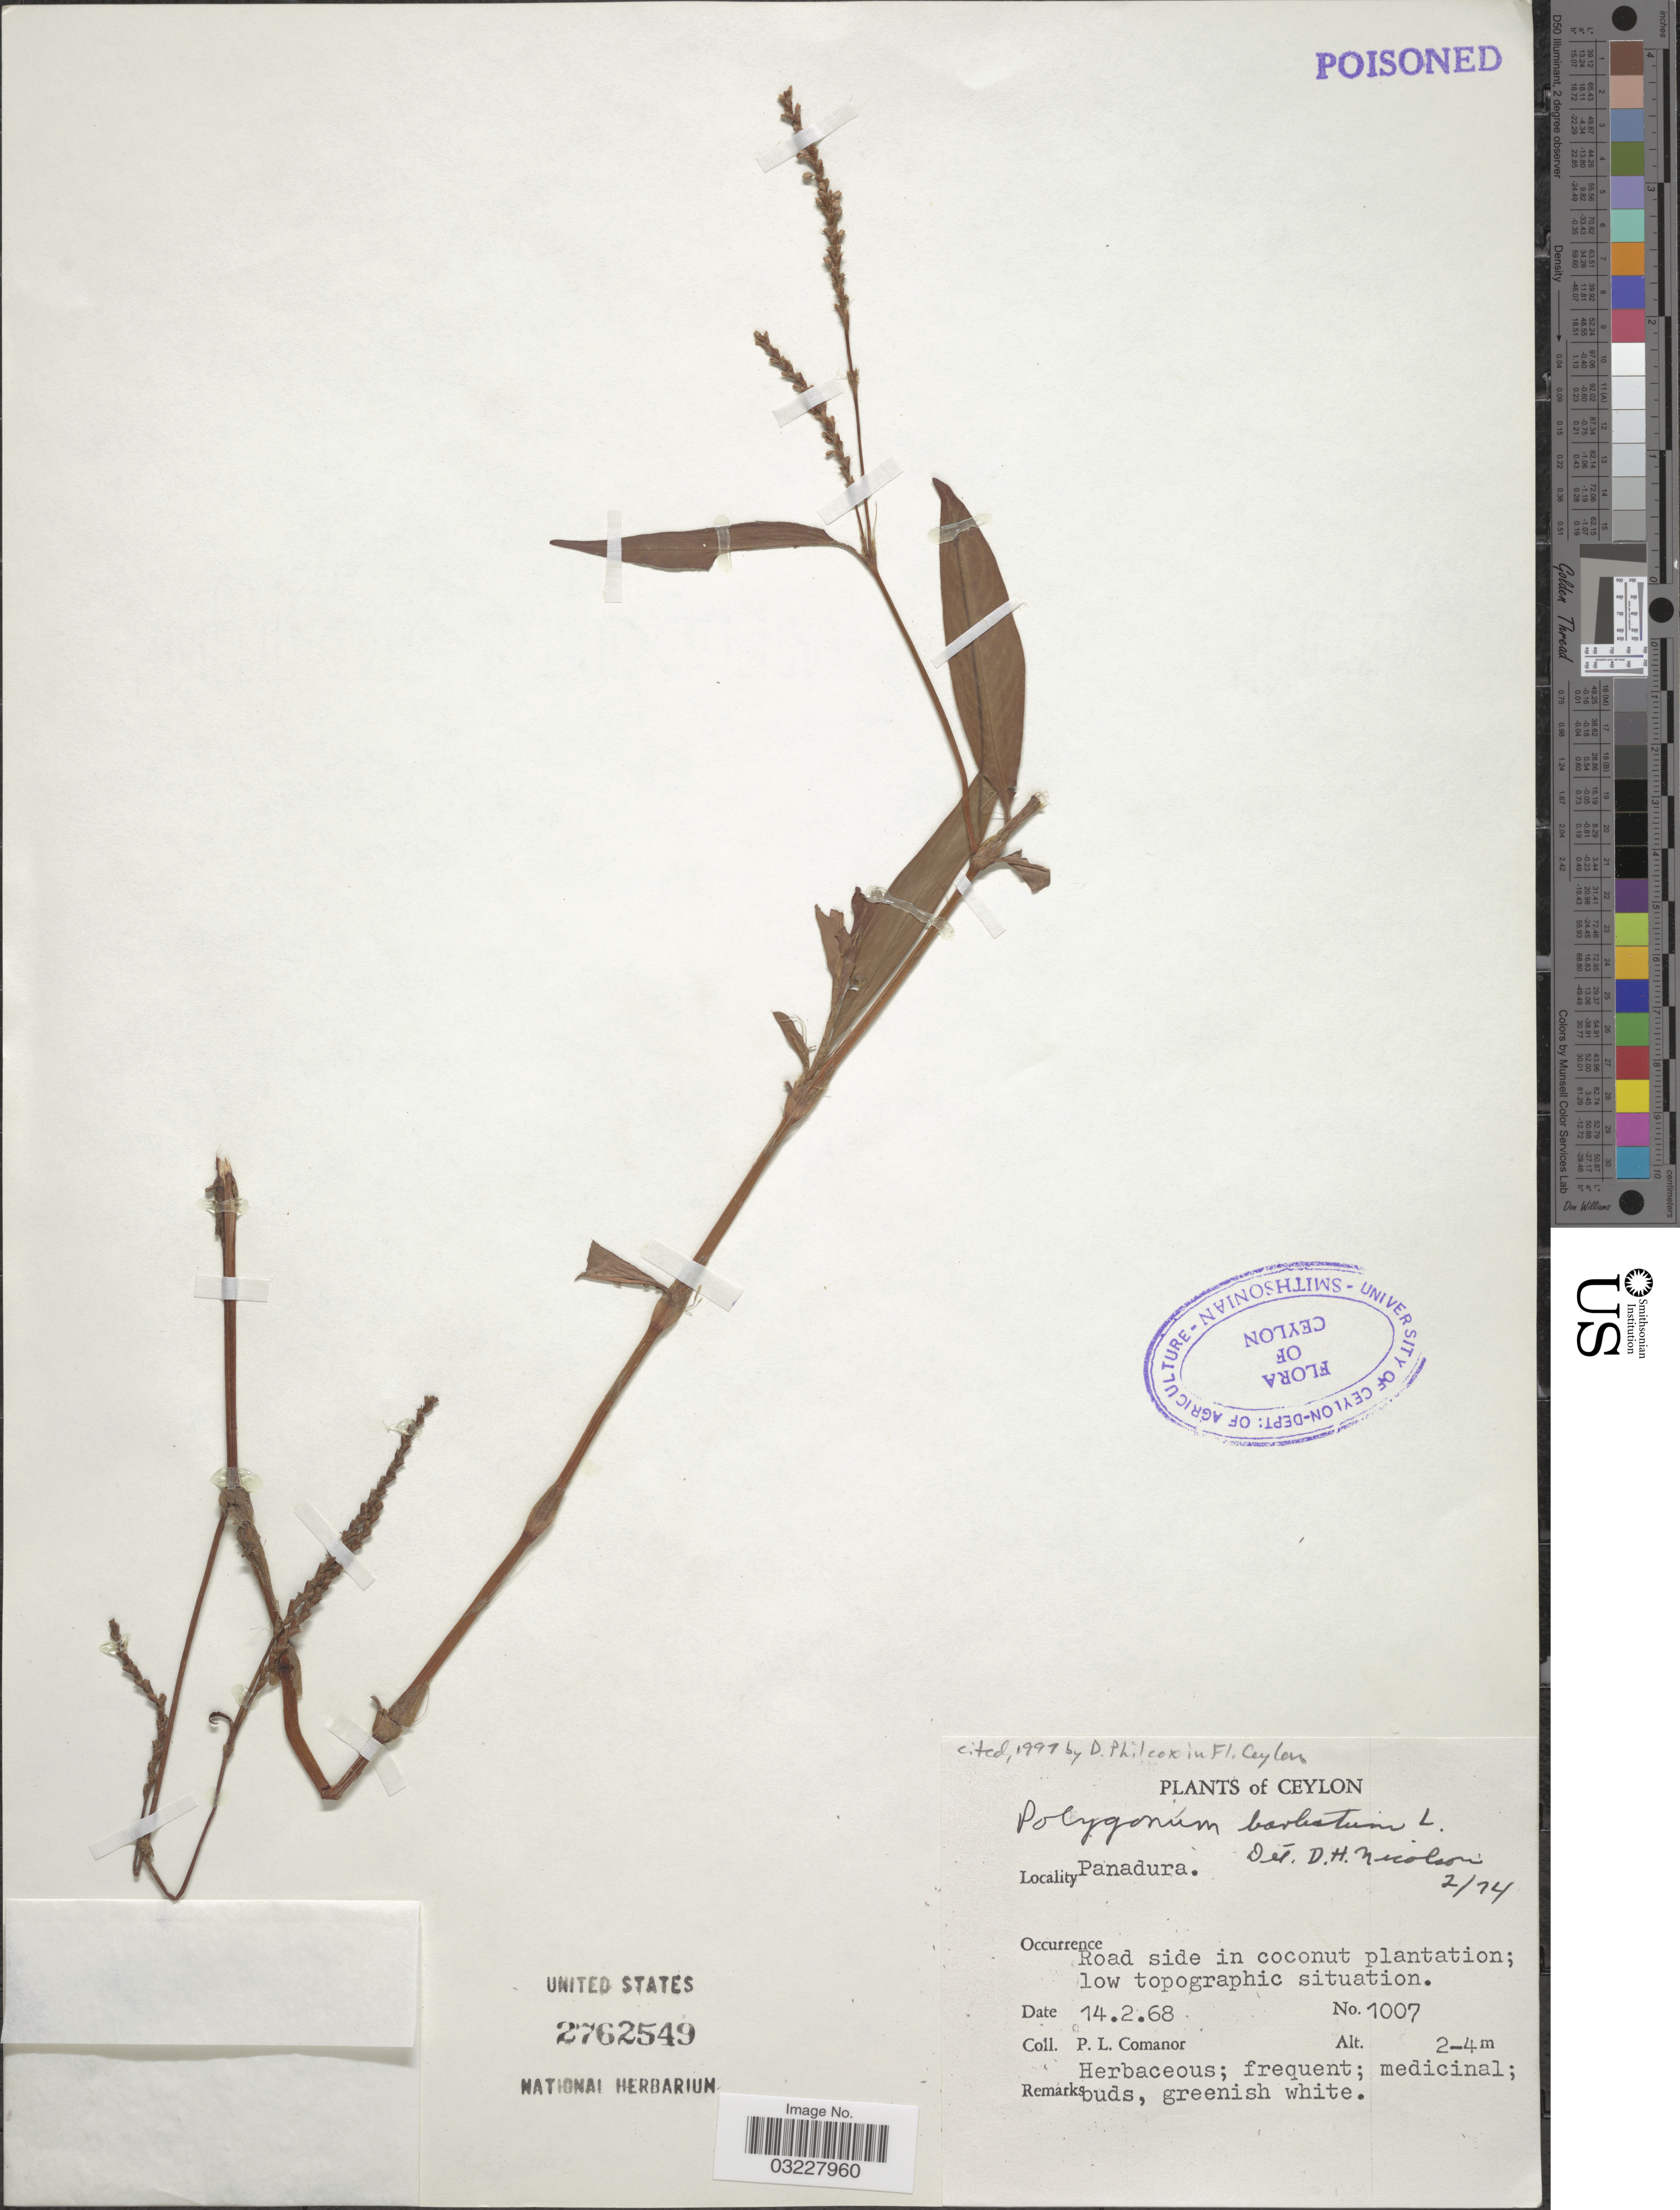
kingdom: Plantae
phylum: Tracheophyta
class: Magnoliopsida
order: Caryophyllales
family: Polygonaceae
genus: Polygonum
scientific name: Polygonum barbatum var. barbatum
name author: L.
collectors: P. Comanor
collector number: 1007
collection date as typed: Transcribed d/m/y: 14/2/68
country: Sri Lanka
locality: Ceylon. Panadura.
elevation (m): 2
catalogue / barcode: US 2762549